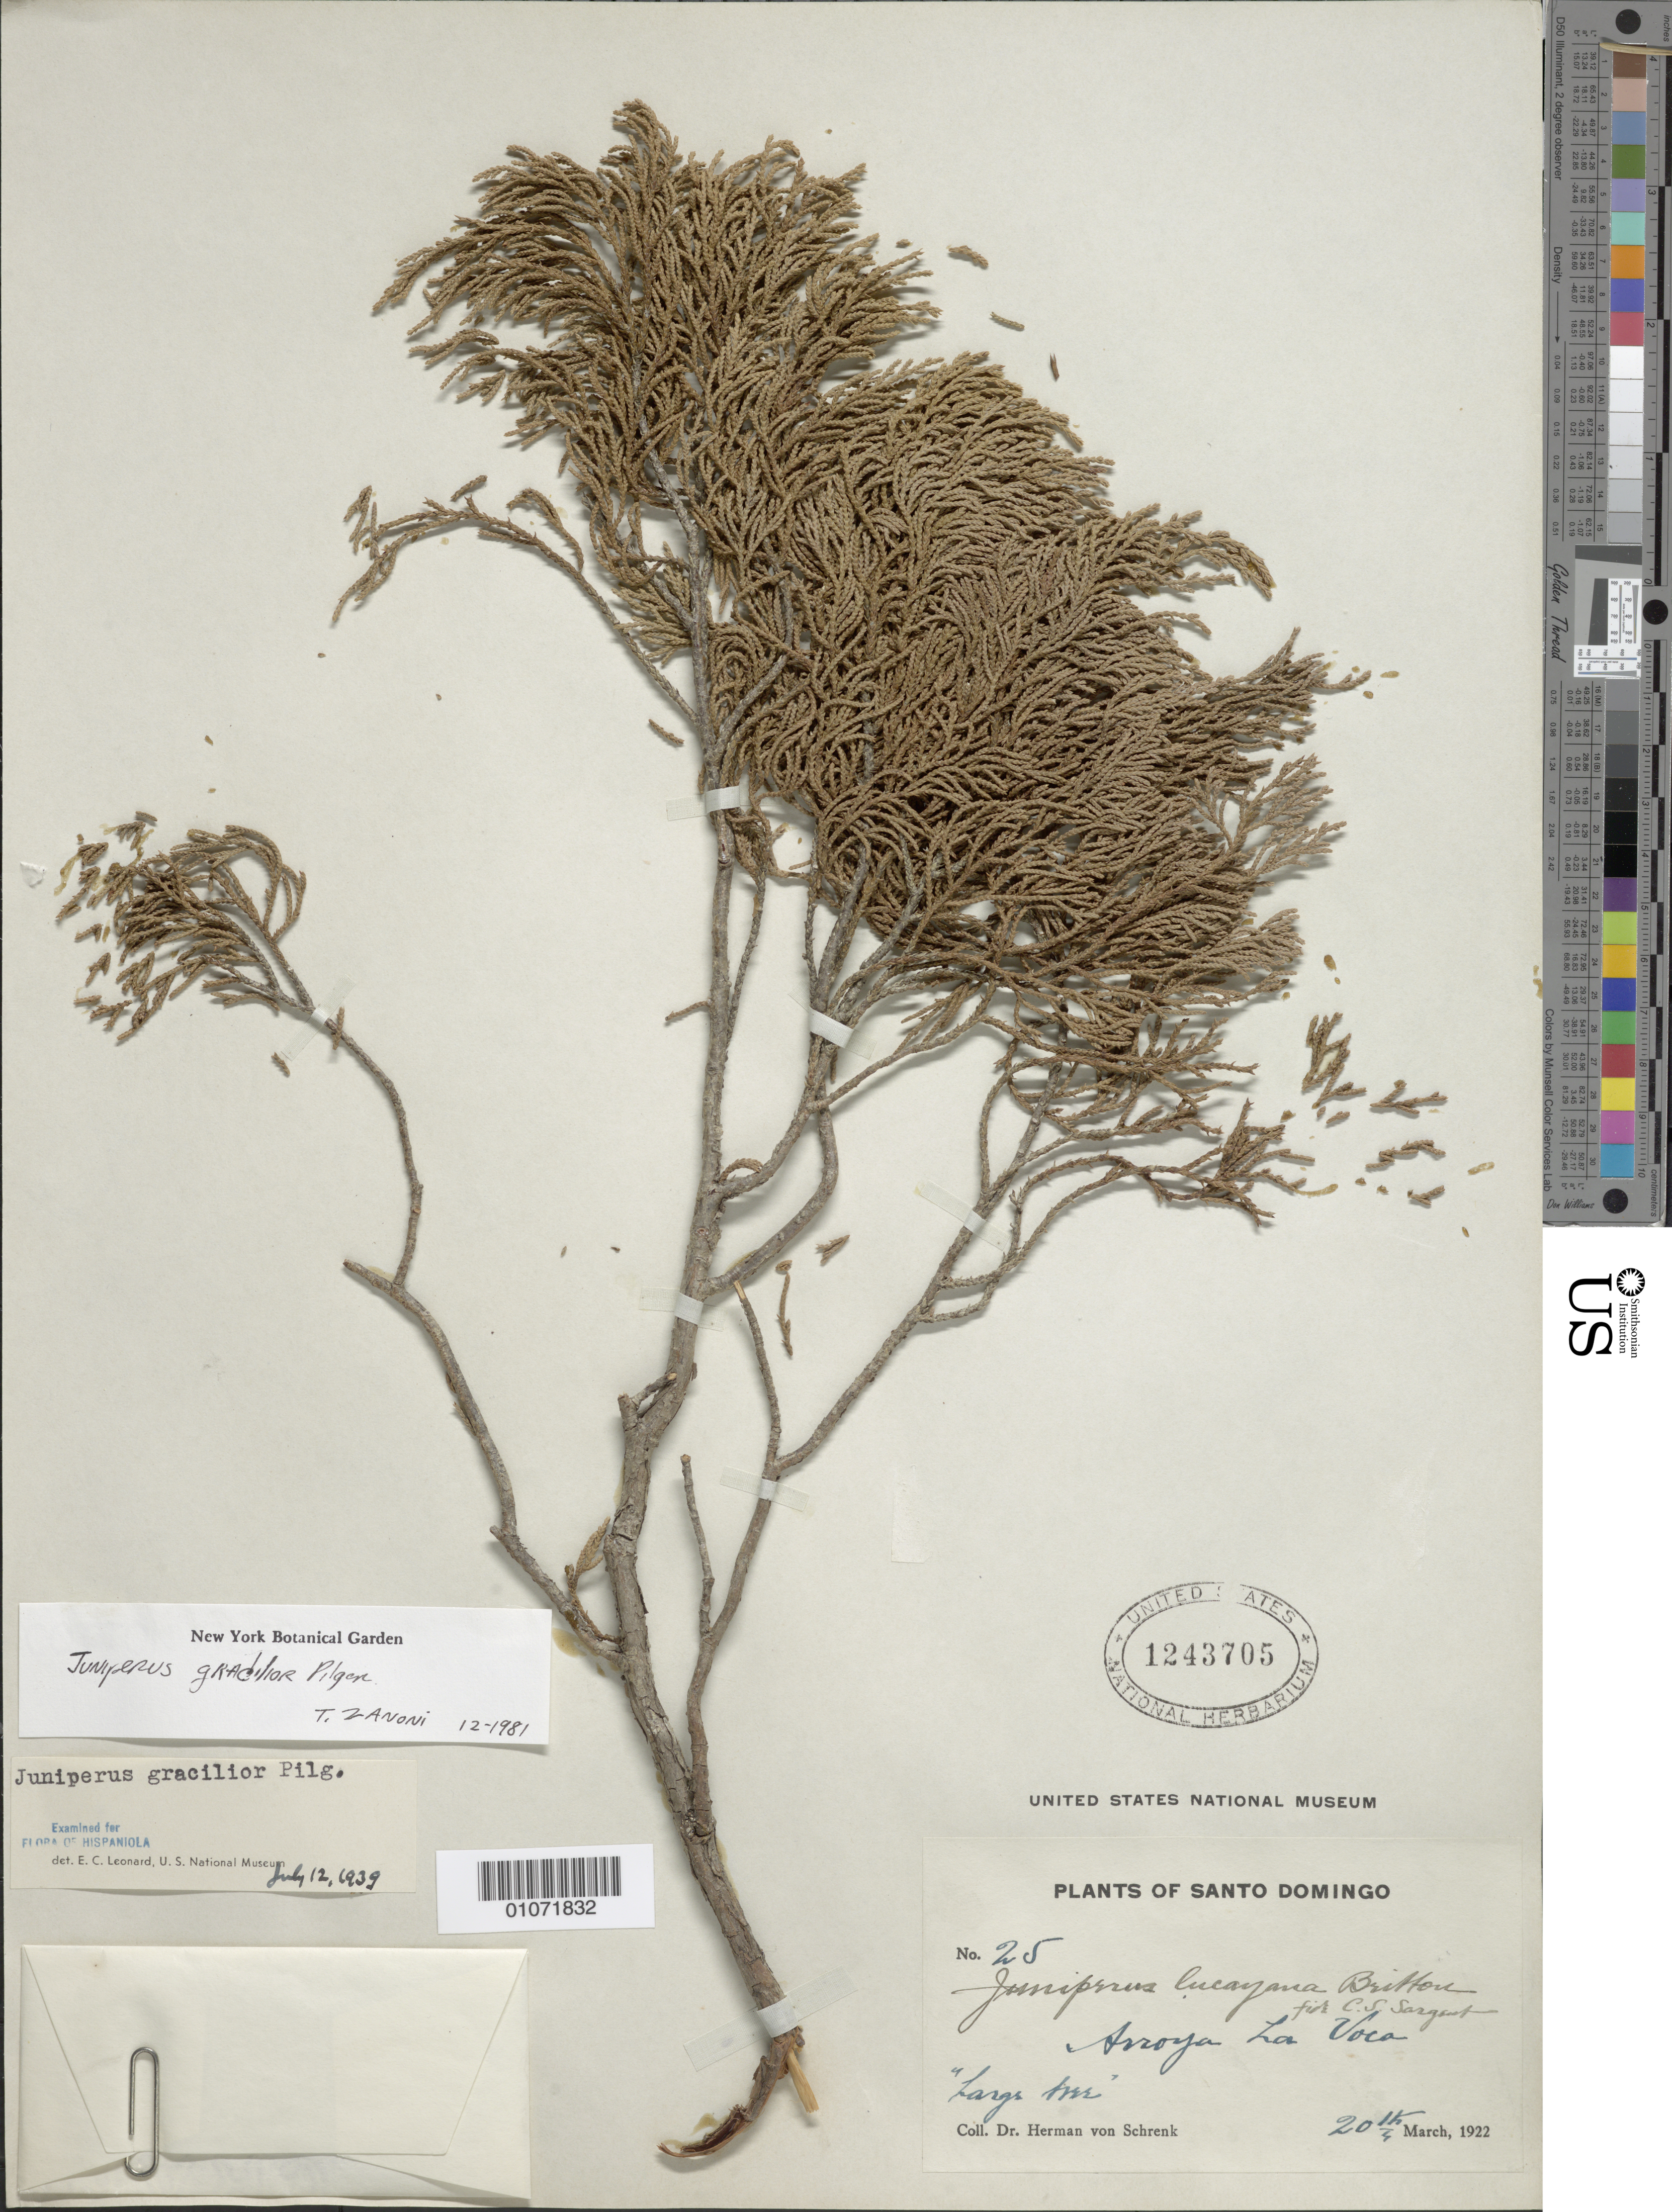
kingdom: Plantae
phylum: Tracheophyta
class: Pinopsida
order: Pinales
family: Cupressaceae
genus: Juniperus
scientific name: Juniperus gracilior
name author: Pilg. in Urb.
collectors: -- Schrenck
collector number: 25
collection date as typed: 20 Mar 1922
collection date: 1922-03-20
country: Dominican Republic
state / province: Distrito Nacional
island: Hispaniola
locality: Arroya la voca.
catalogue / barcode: US 1243705